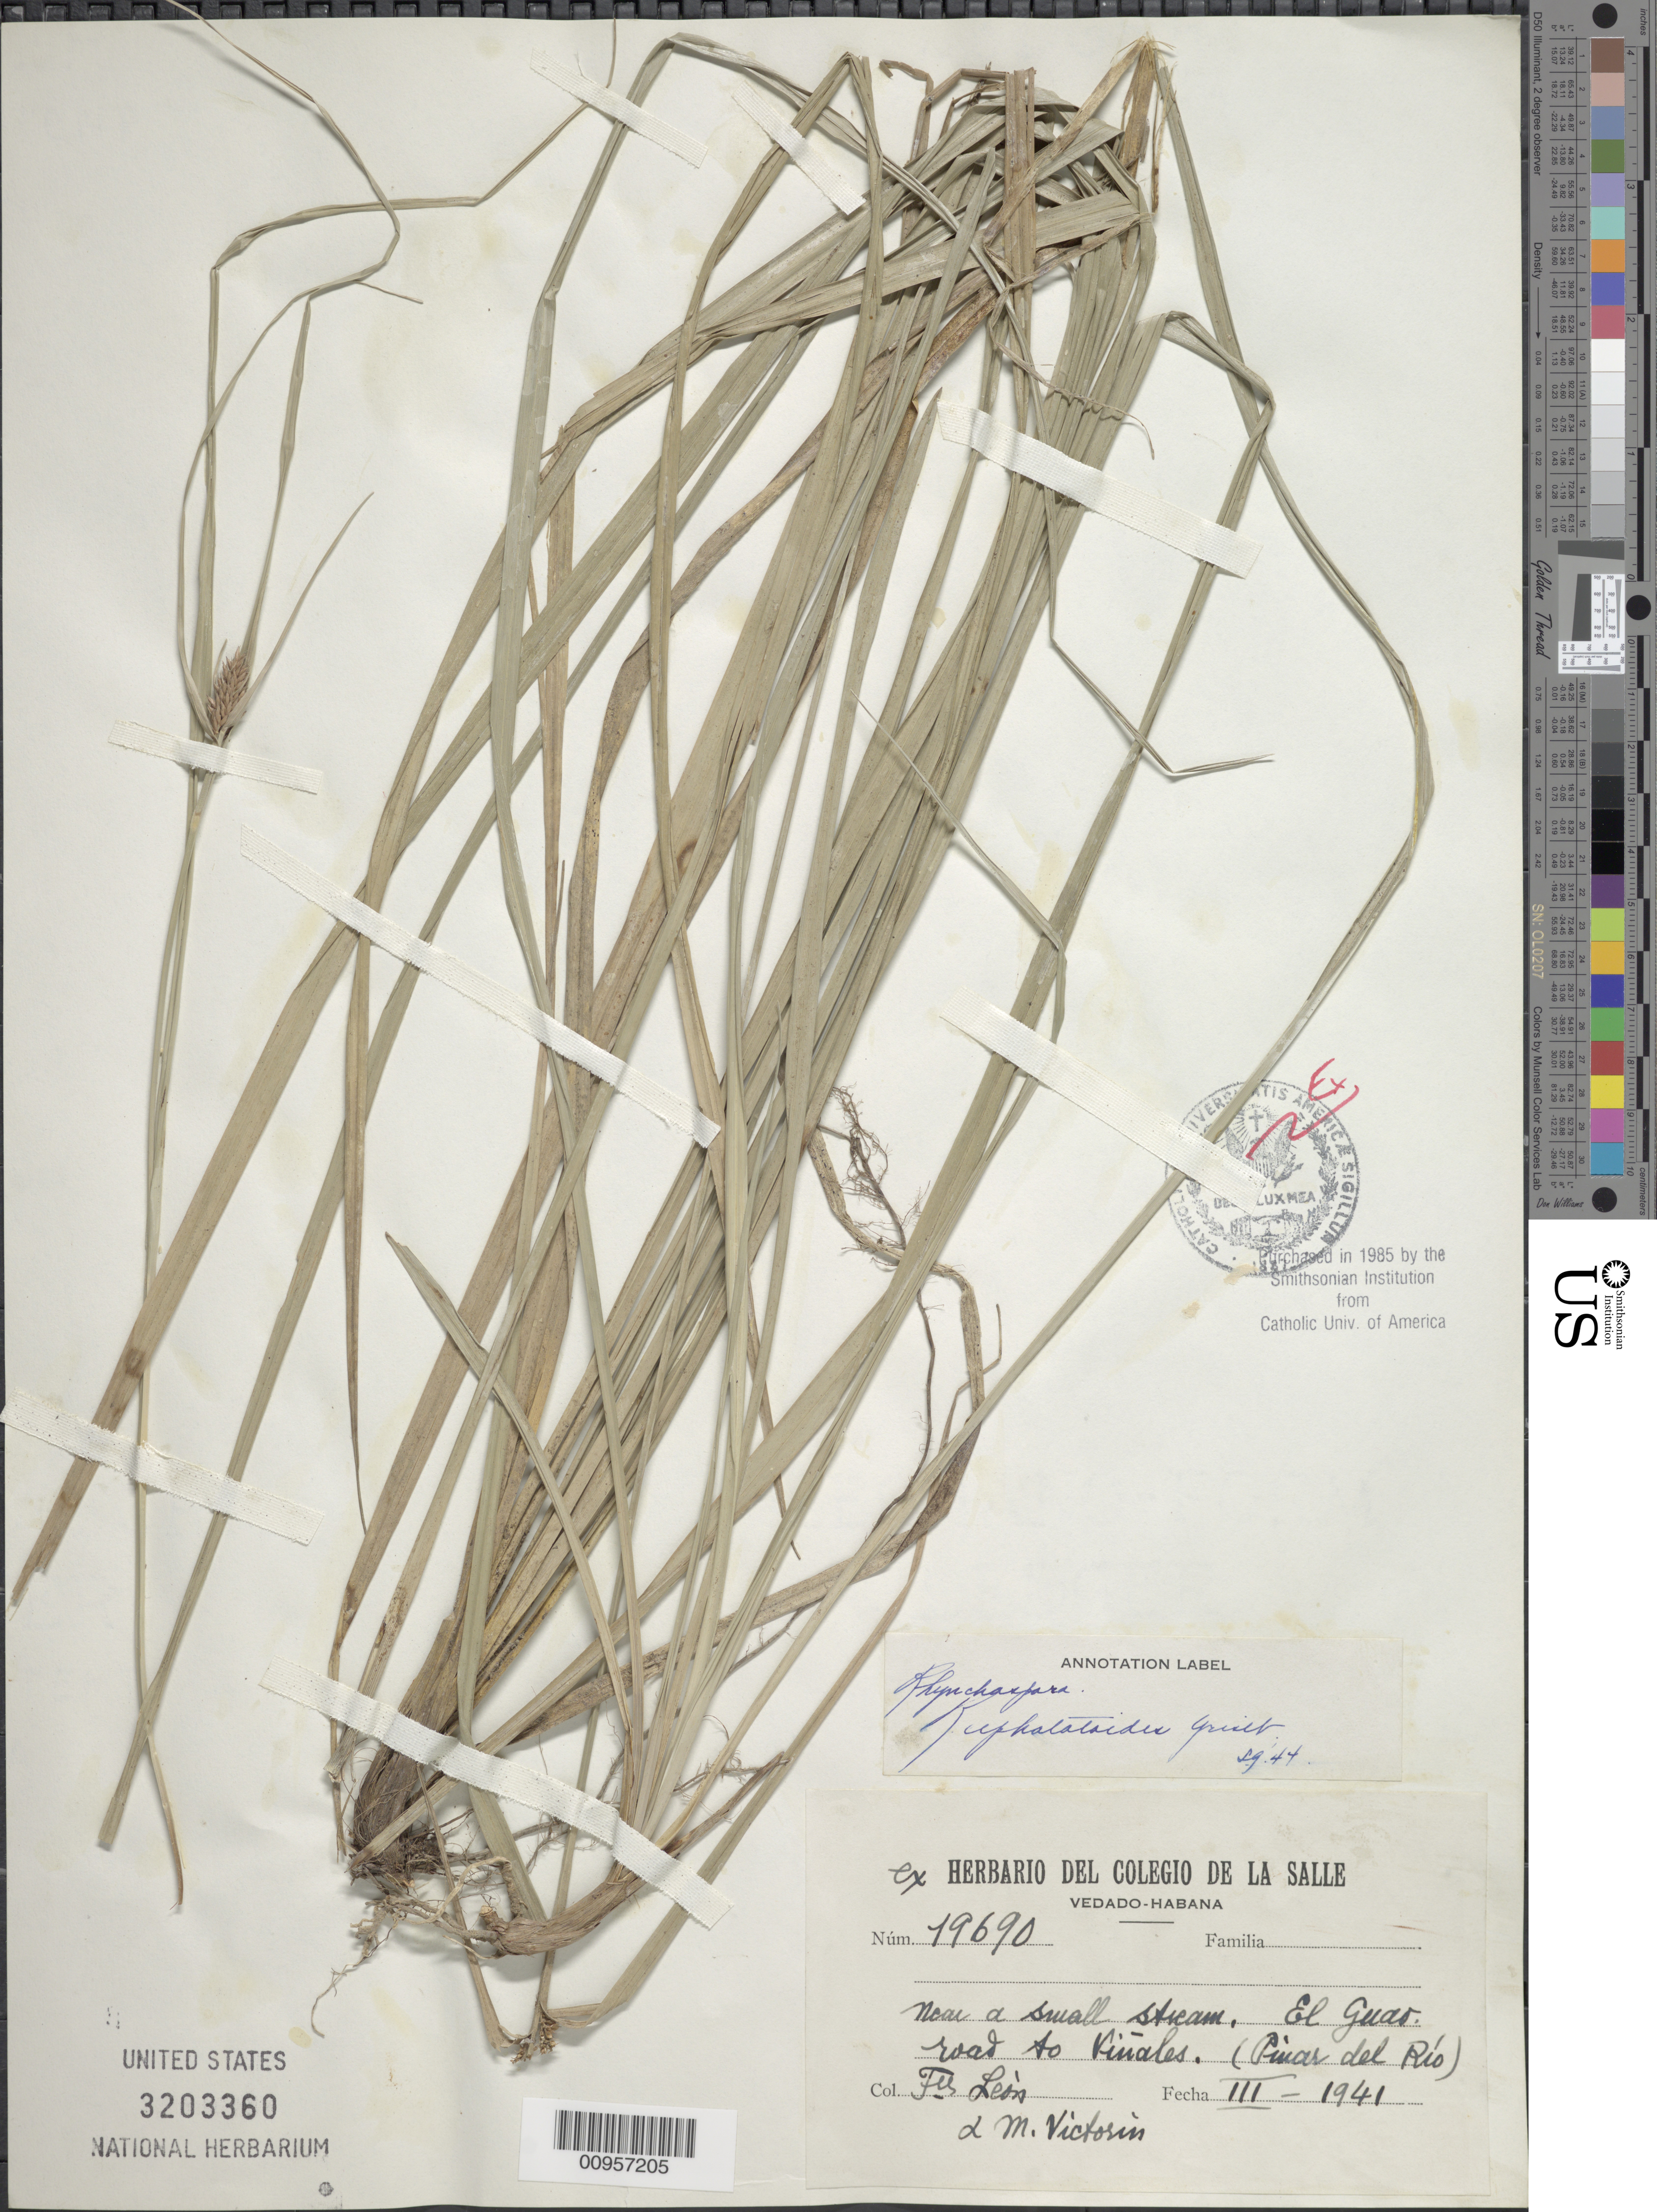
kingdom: Plantae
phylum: Tracheophyta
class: Liliopsida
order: Poales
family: Cyperaceae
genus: Rhynchospora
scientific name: Rhynchospora cephalotoides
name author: Griseb.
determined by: Gale, S.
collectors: F. Leon & F. Victorin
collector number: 19690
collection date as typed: Mar 1941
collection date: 1941-03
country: Cuba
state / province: Pinar del Rio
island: Cuba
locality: Near a small stream, El Guao road to Viñales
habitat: Near a small stream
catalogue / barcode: US 3203360